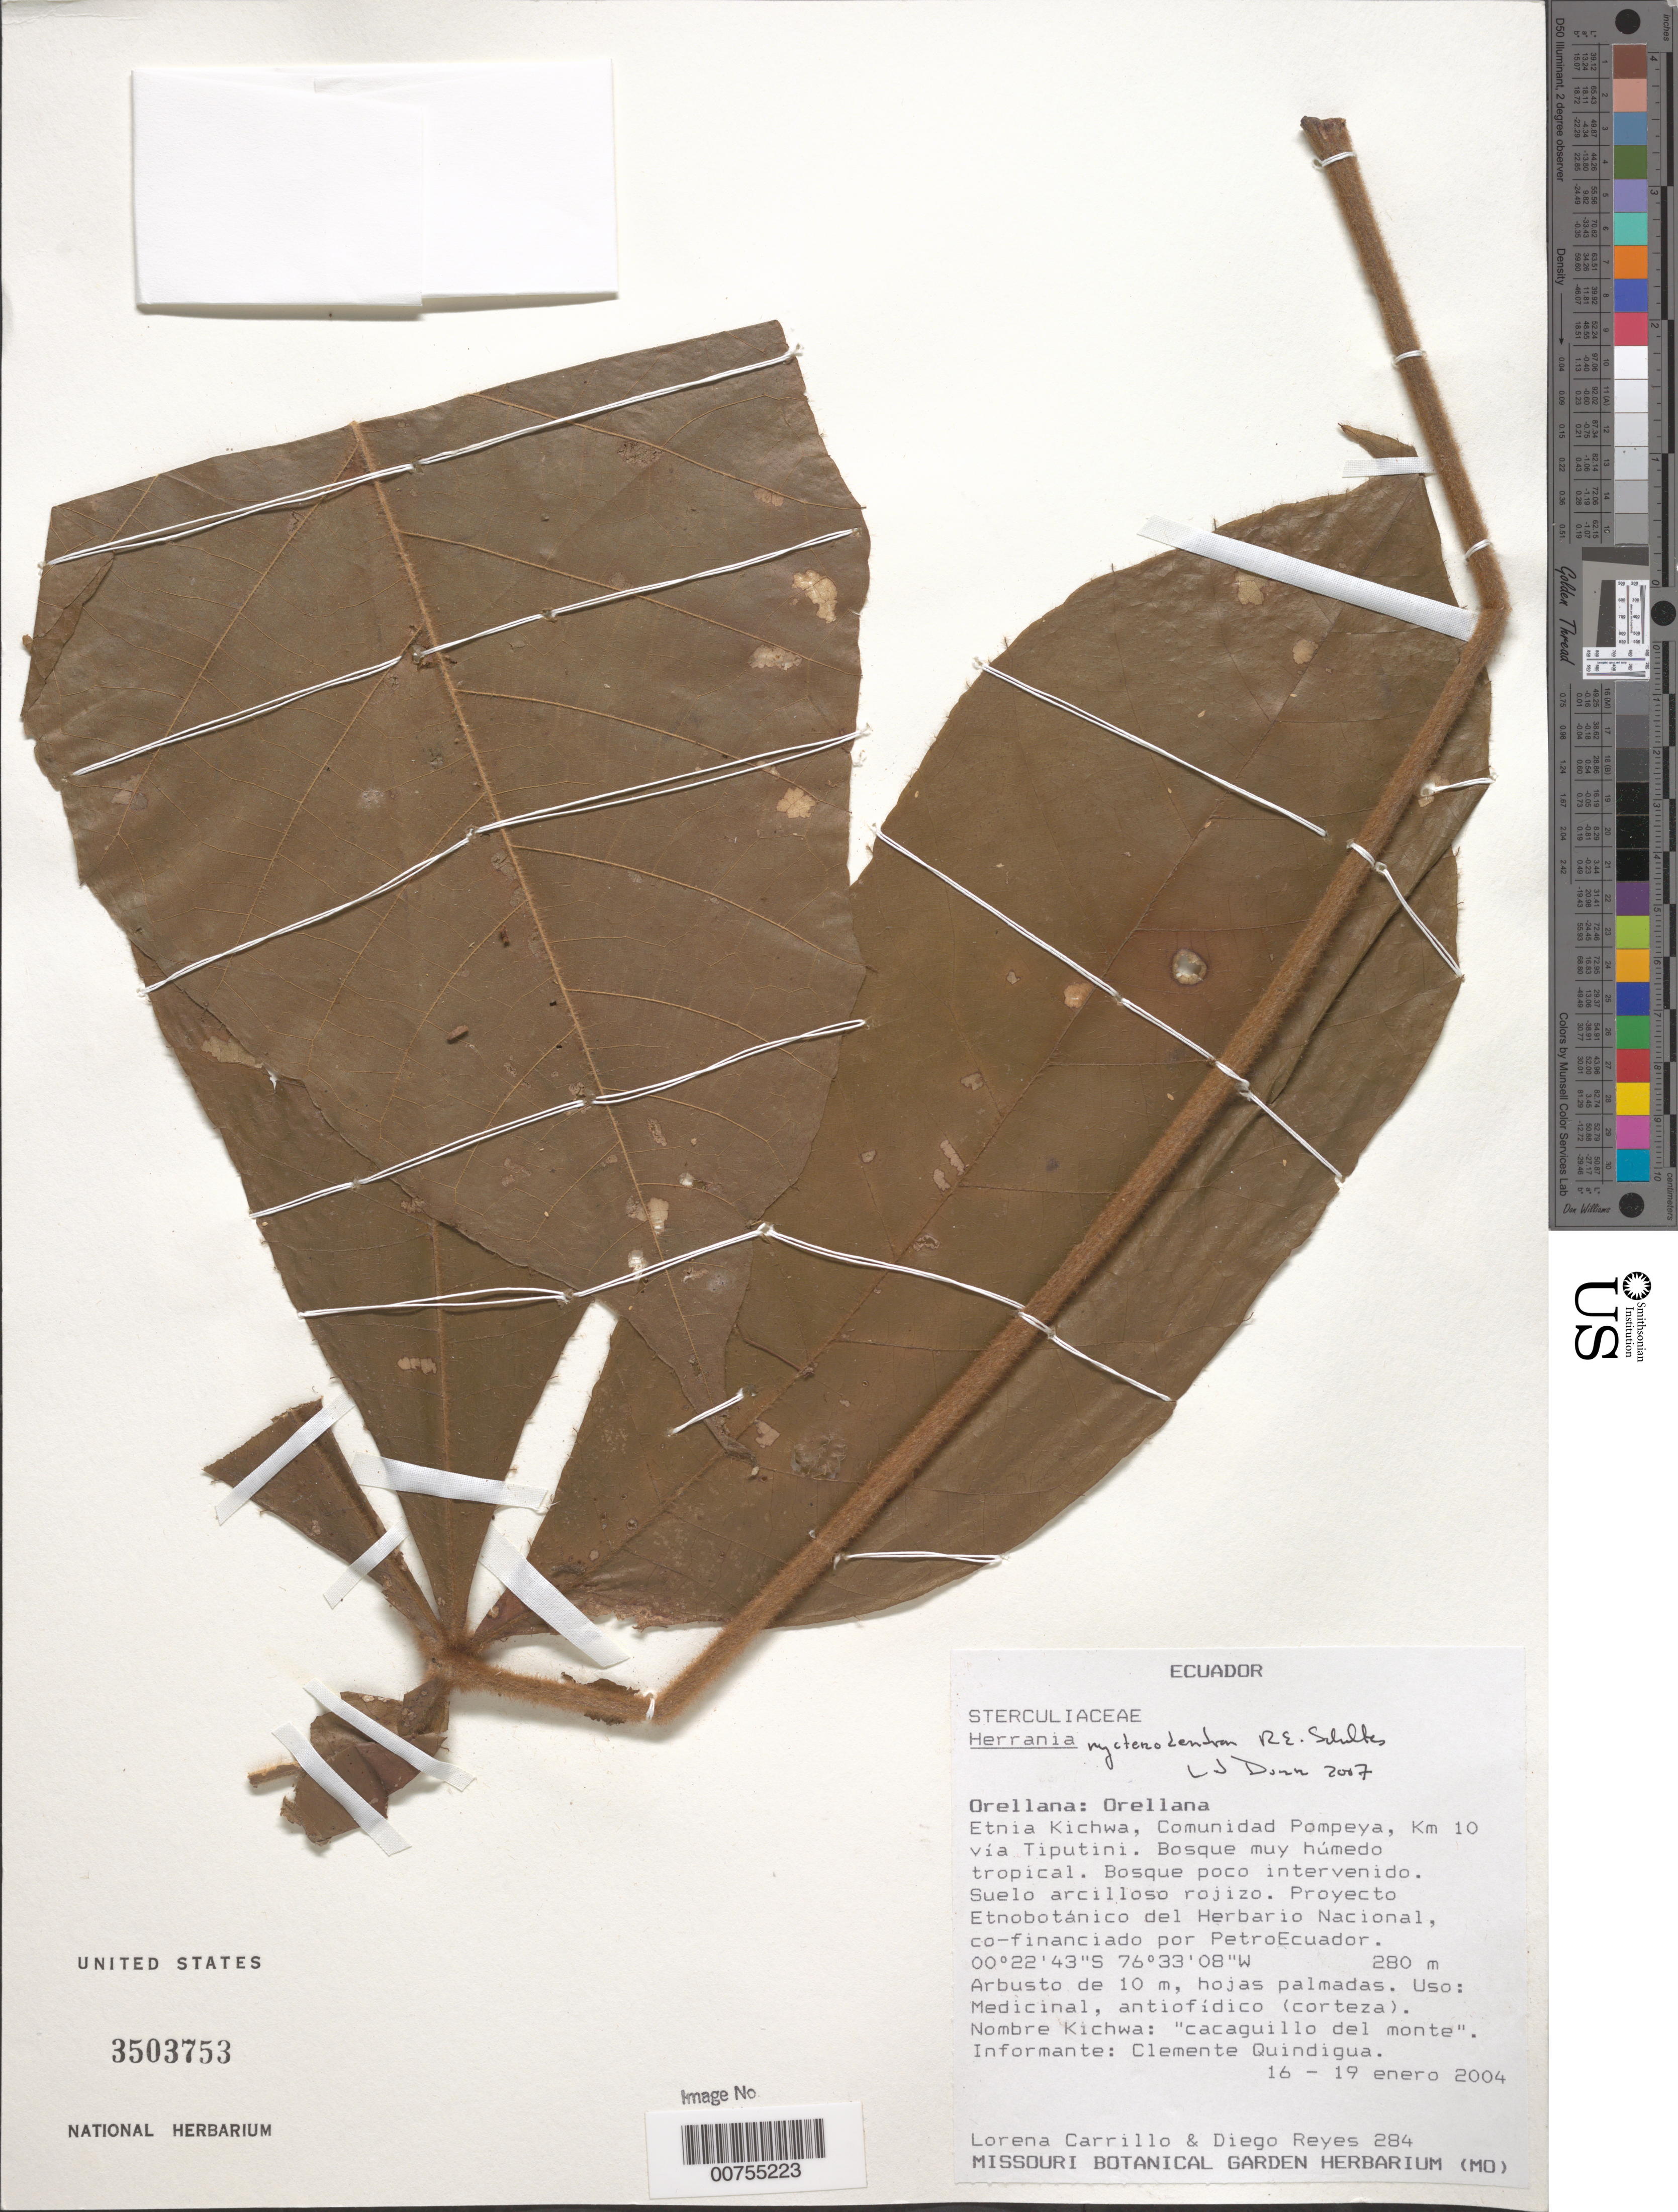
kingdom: Plantae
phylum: Tracheophyta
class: Magnoliopsida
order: Malvales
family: Malvaceae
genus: Herrania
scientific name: Herrania nycterodendron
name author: R.E. Schult.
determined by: Dorr, L. J., (BOT), Smithsonian Institution - National Museum of Natural History (UNITED STATES)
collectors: L. Carrillo & D. Reyes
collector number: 284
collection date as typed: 16 Jan 2004 to 19 Jan 2004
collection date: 2004-01-16/2004-01-19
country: Ecuador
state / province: Napo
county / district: Orellana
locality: Orellana, Etnia Kichwa, Comunidad Pompeya, Km 10 vía Tiputini.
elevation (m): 280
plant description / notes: Common name: cacaguillo del monte; Common name language: Kishwa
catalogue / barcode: US 3503753